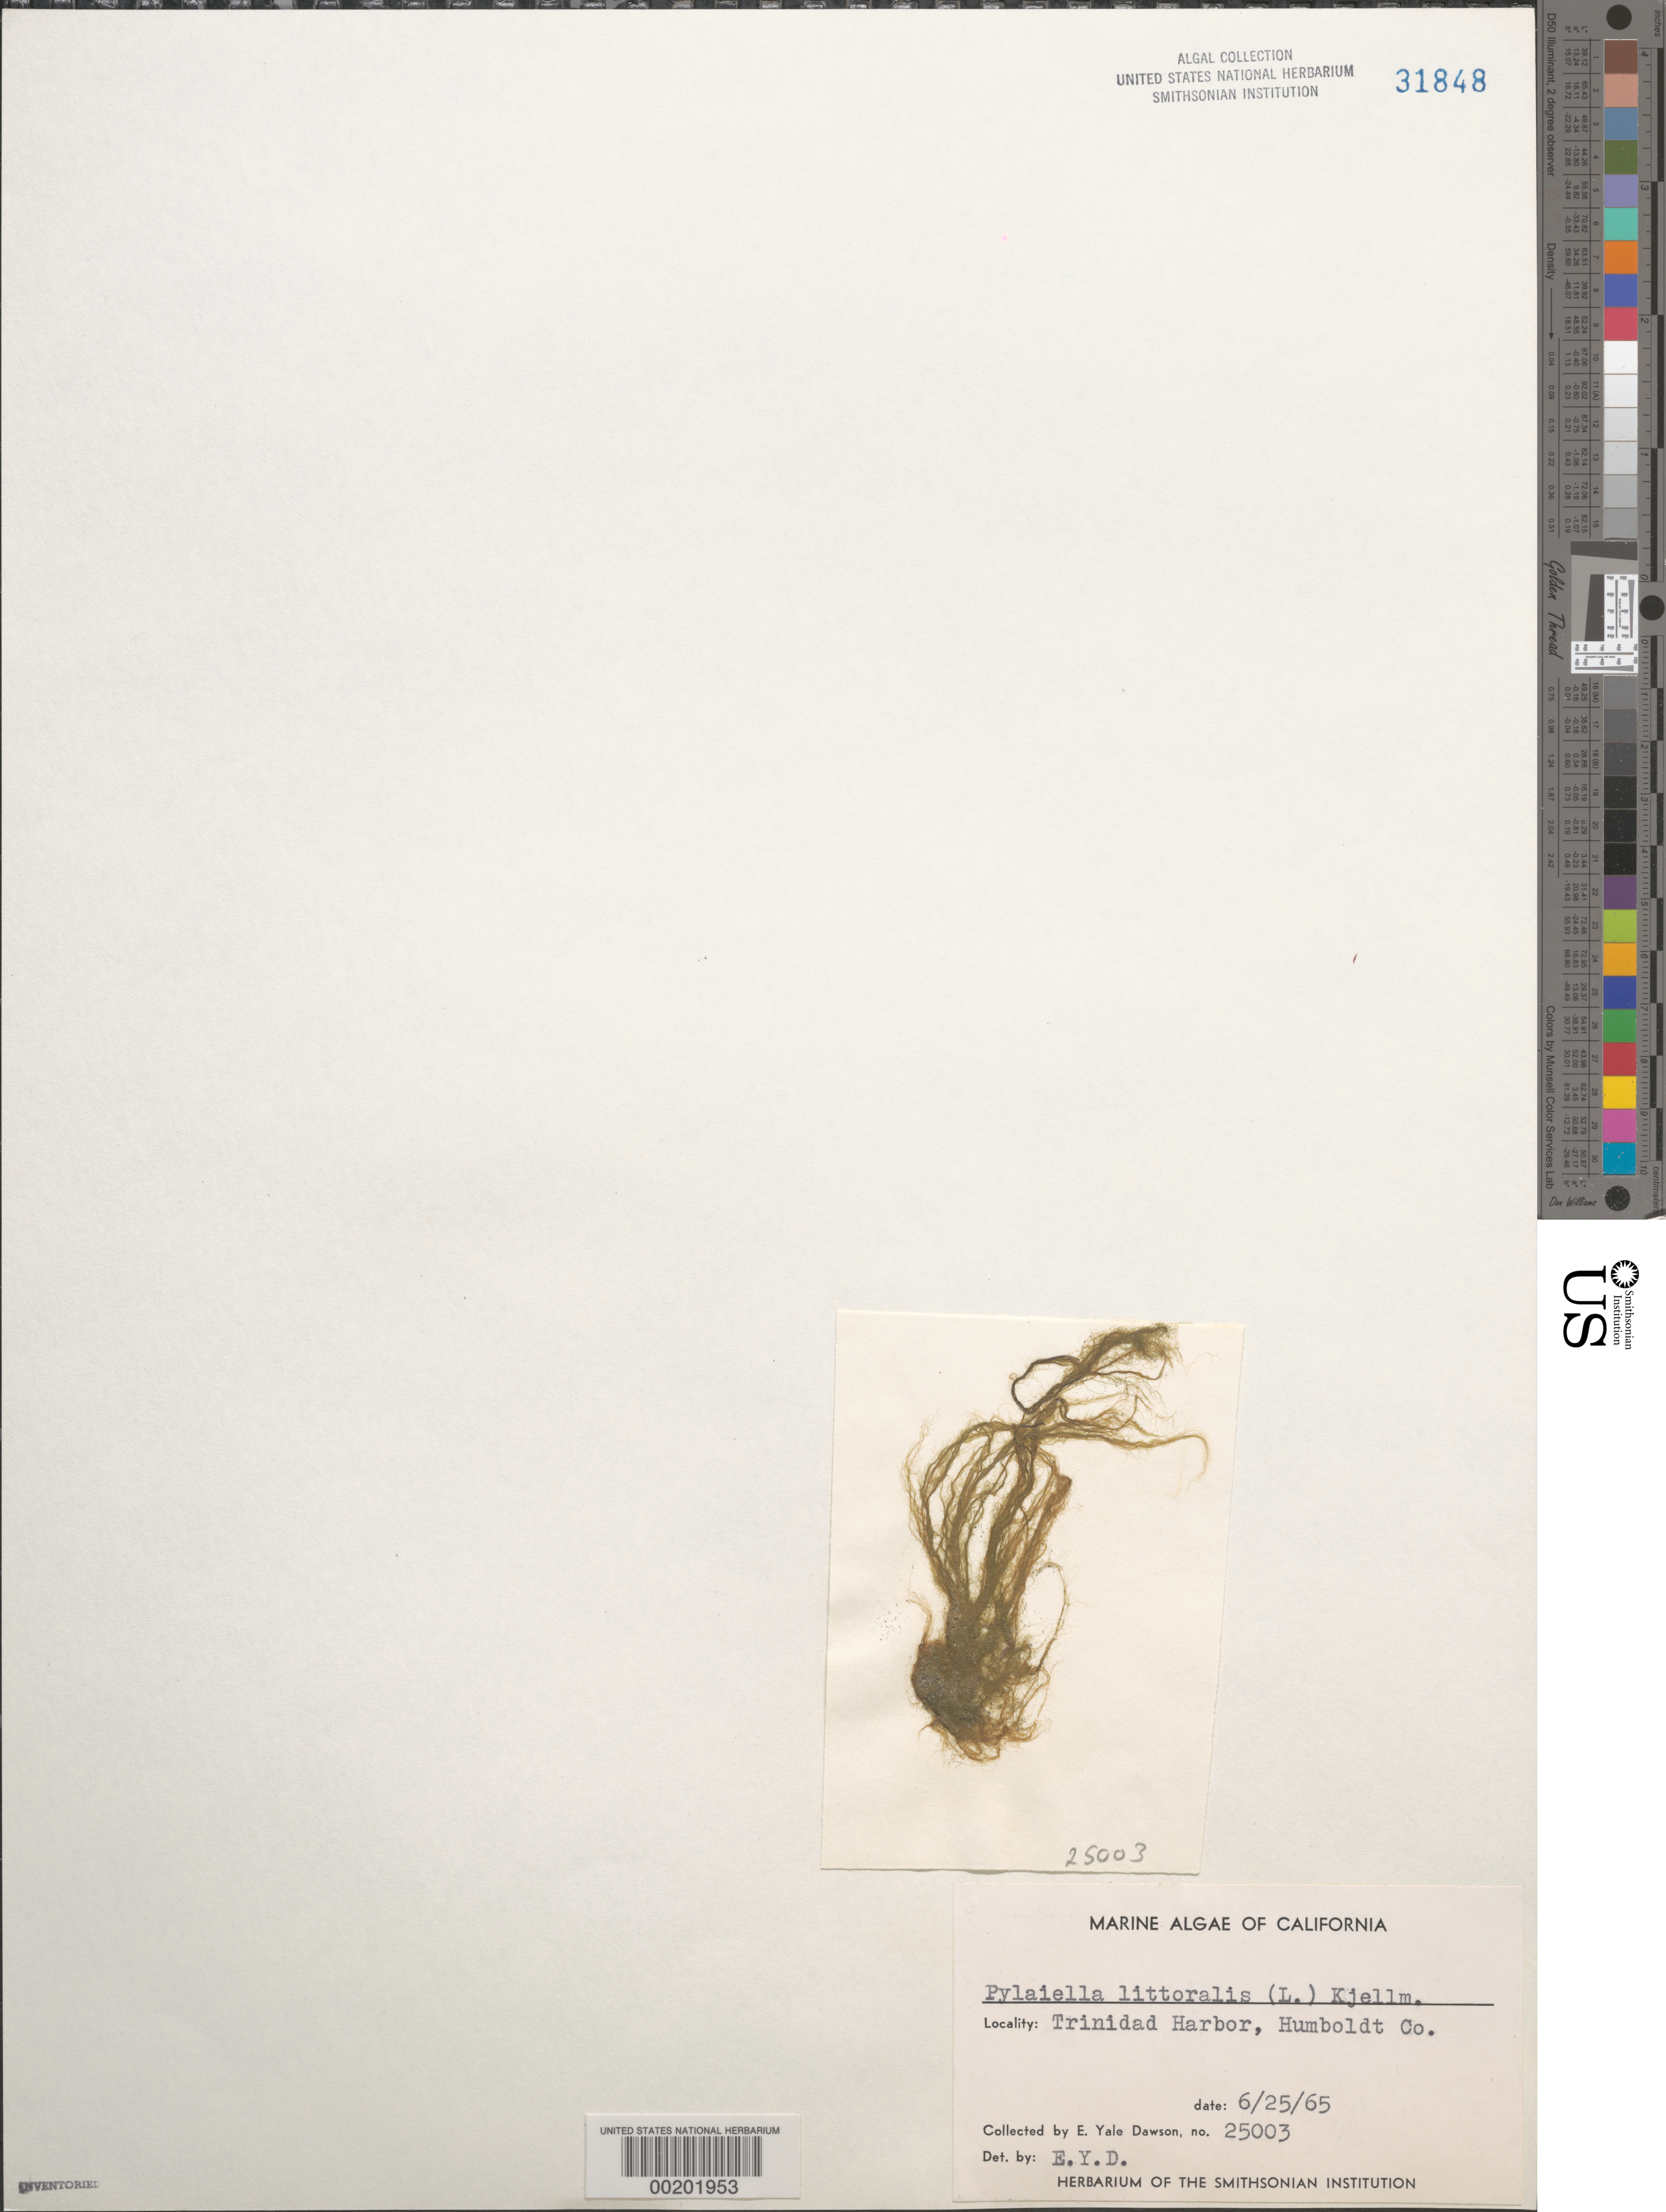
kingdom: Chromista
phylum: Ochrophyta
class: Phaeophyceae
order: Ectocarpales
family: Acinetosporaceae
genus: Pylaiella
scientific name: Pylaiella litoralis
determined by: Dawson, E. Y.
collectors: E. Y. Dawson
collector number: EYD 25003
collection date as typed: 25 Jun 1965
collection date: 1965-06-25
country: United States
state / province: California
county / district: Humboldt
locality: Trinidad Harbor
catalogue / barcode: US 31848